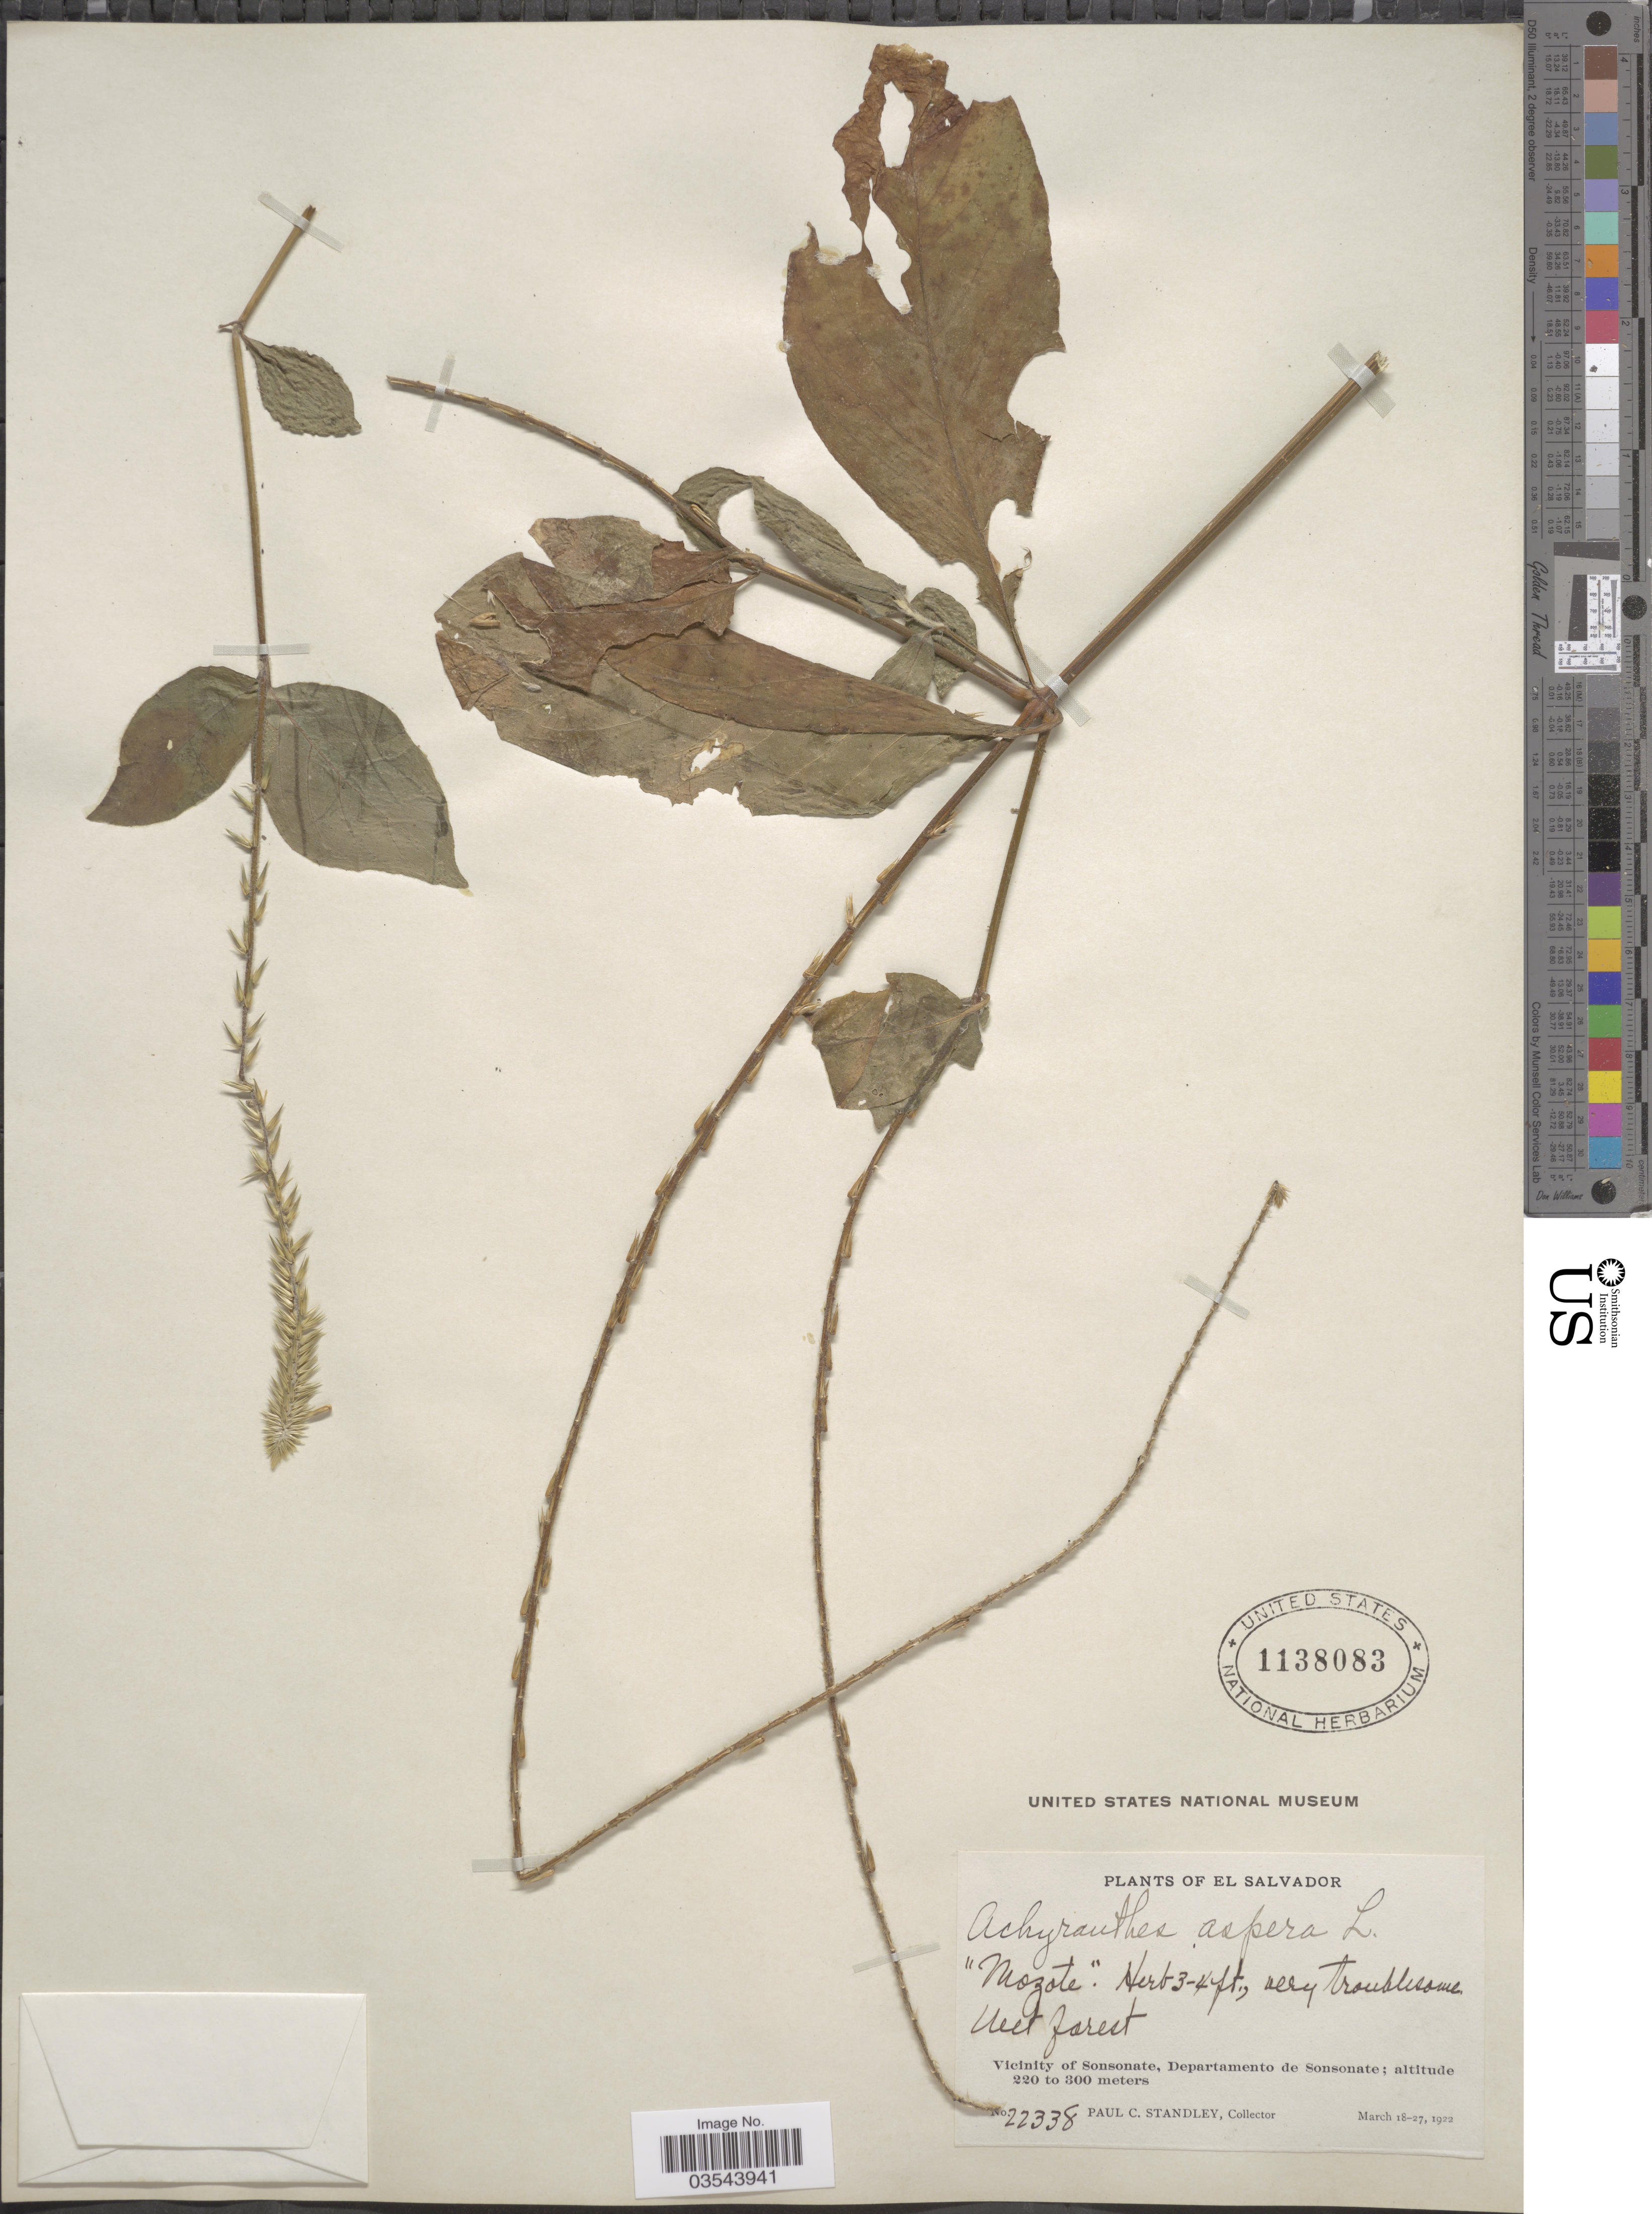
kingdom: Plantae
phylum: Tracheophyta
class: Magnoliopsida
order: Caryophyllales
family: Amaranthaceae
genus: Achyranthes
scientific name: Achyranthes aspera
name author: L.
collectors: P. C. Standley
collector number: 22338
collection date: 1922-03-18/1922-03-27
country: El Salvador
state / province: Sonsonate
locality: Vicinity of Sonsonate, Departamento de Sonsonate.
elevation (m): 220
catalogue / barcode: US 1138083